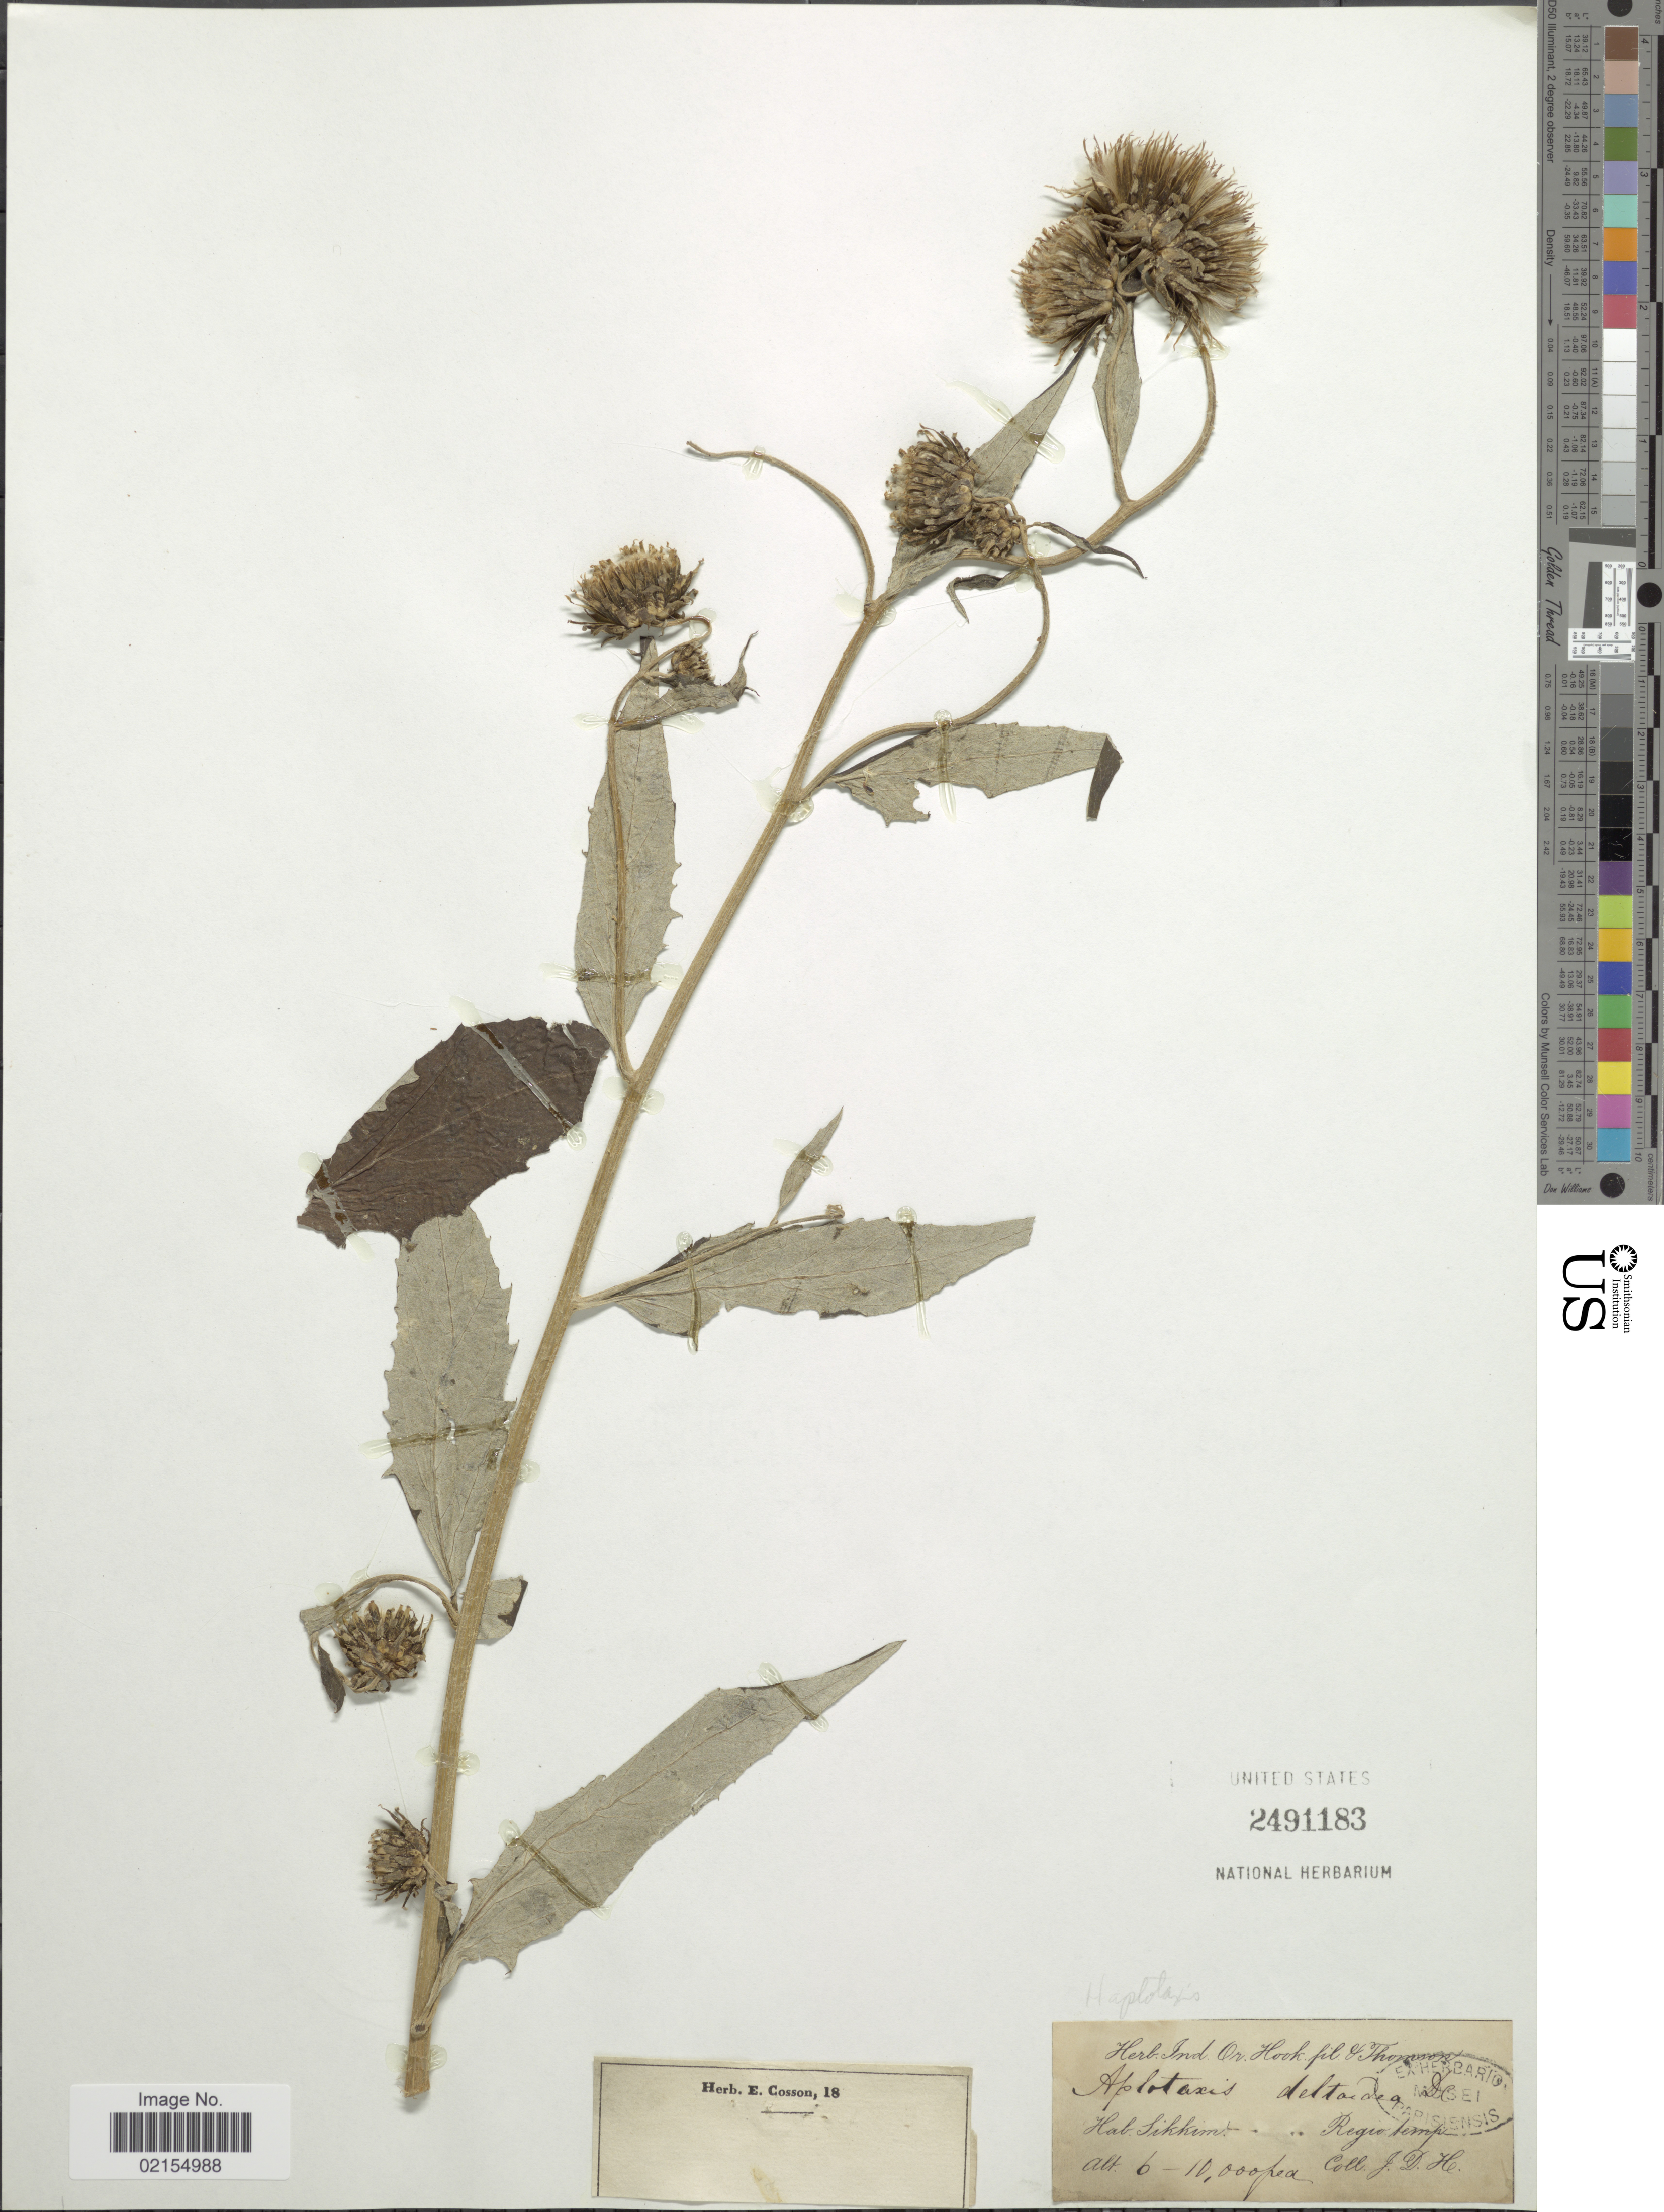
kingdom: Plantae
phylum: Tracheophyta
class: Magnoliopsida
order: Asterales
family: Asteraceae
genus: Himalaiella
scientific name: Himalaiella deltoidea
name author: (DC.) Raab-Straube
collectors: J. Thomson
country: India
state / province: Sikkim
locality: Sikkim, Regio temp.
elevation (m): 1829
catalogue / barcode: US 2491183